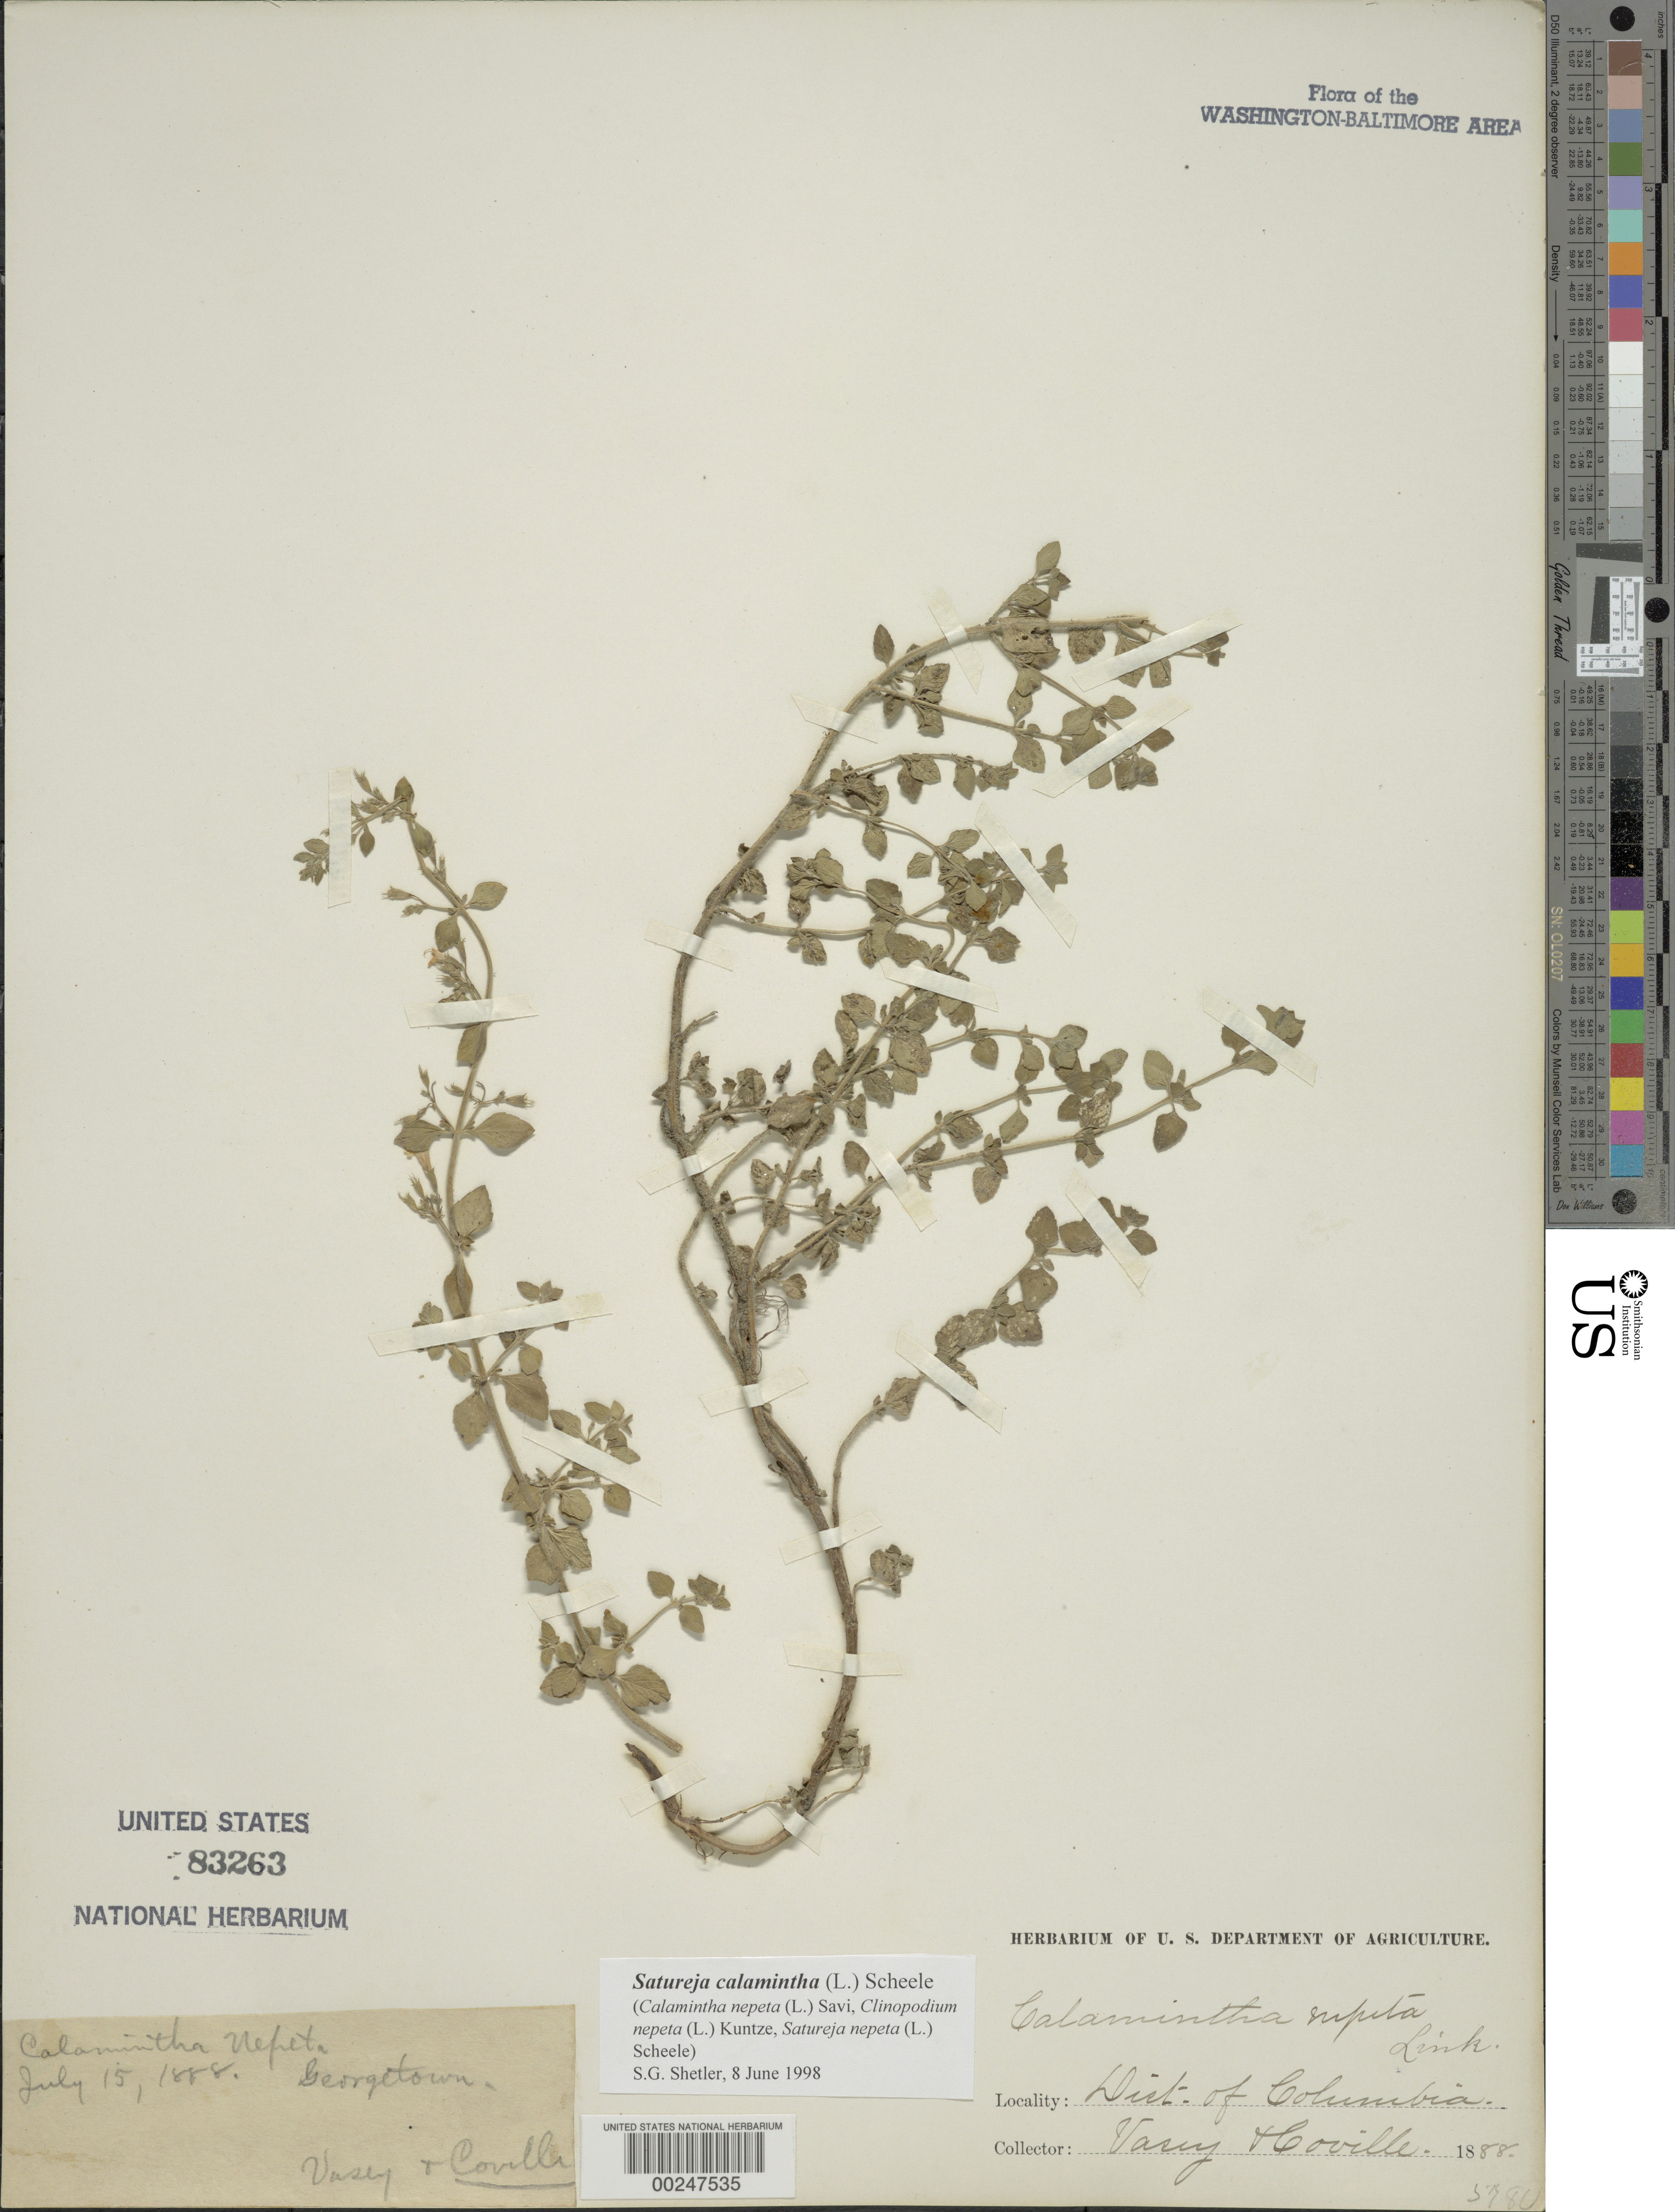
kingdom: Plantae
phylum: Tracheophyta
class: Magnoliopsida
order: Lamiales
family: Lamiaceae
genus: Clinopodium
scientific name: Clinopodium nepeta subsp. glandulosum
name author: (Req.) Govaerts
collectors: G. Vasey & F. V. Coville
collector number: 5780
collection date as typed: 15 Jul 1888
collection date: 1888-07-15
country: United States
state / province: District of Columbia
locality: Georgetown C. and O. Canal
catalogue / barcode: US 83263